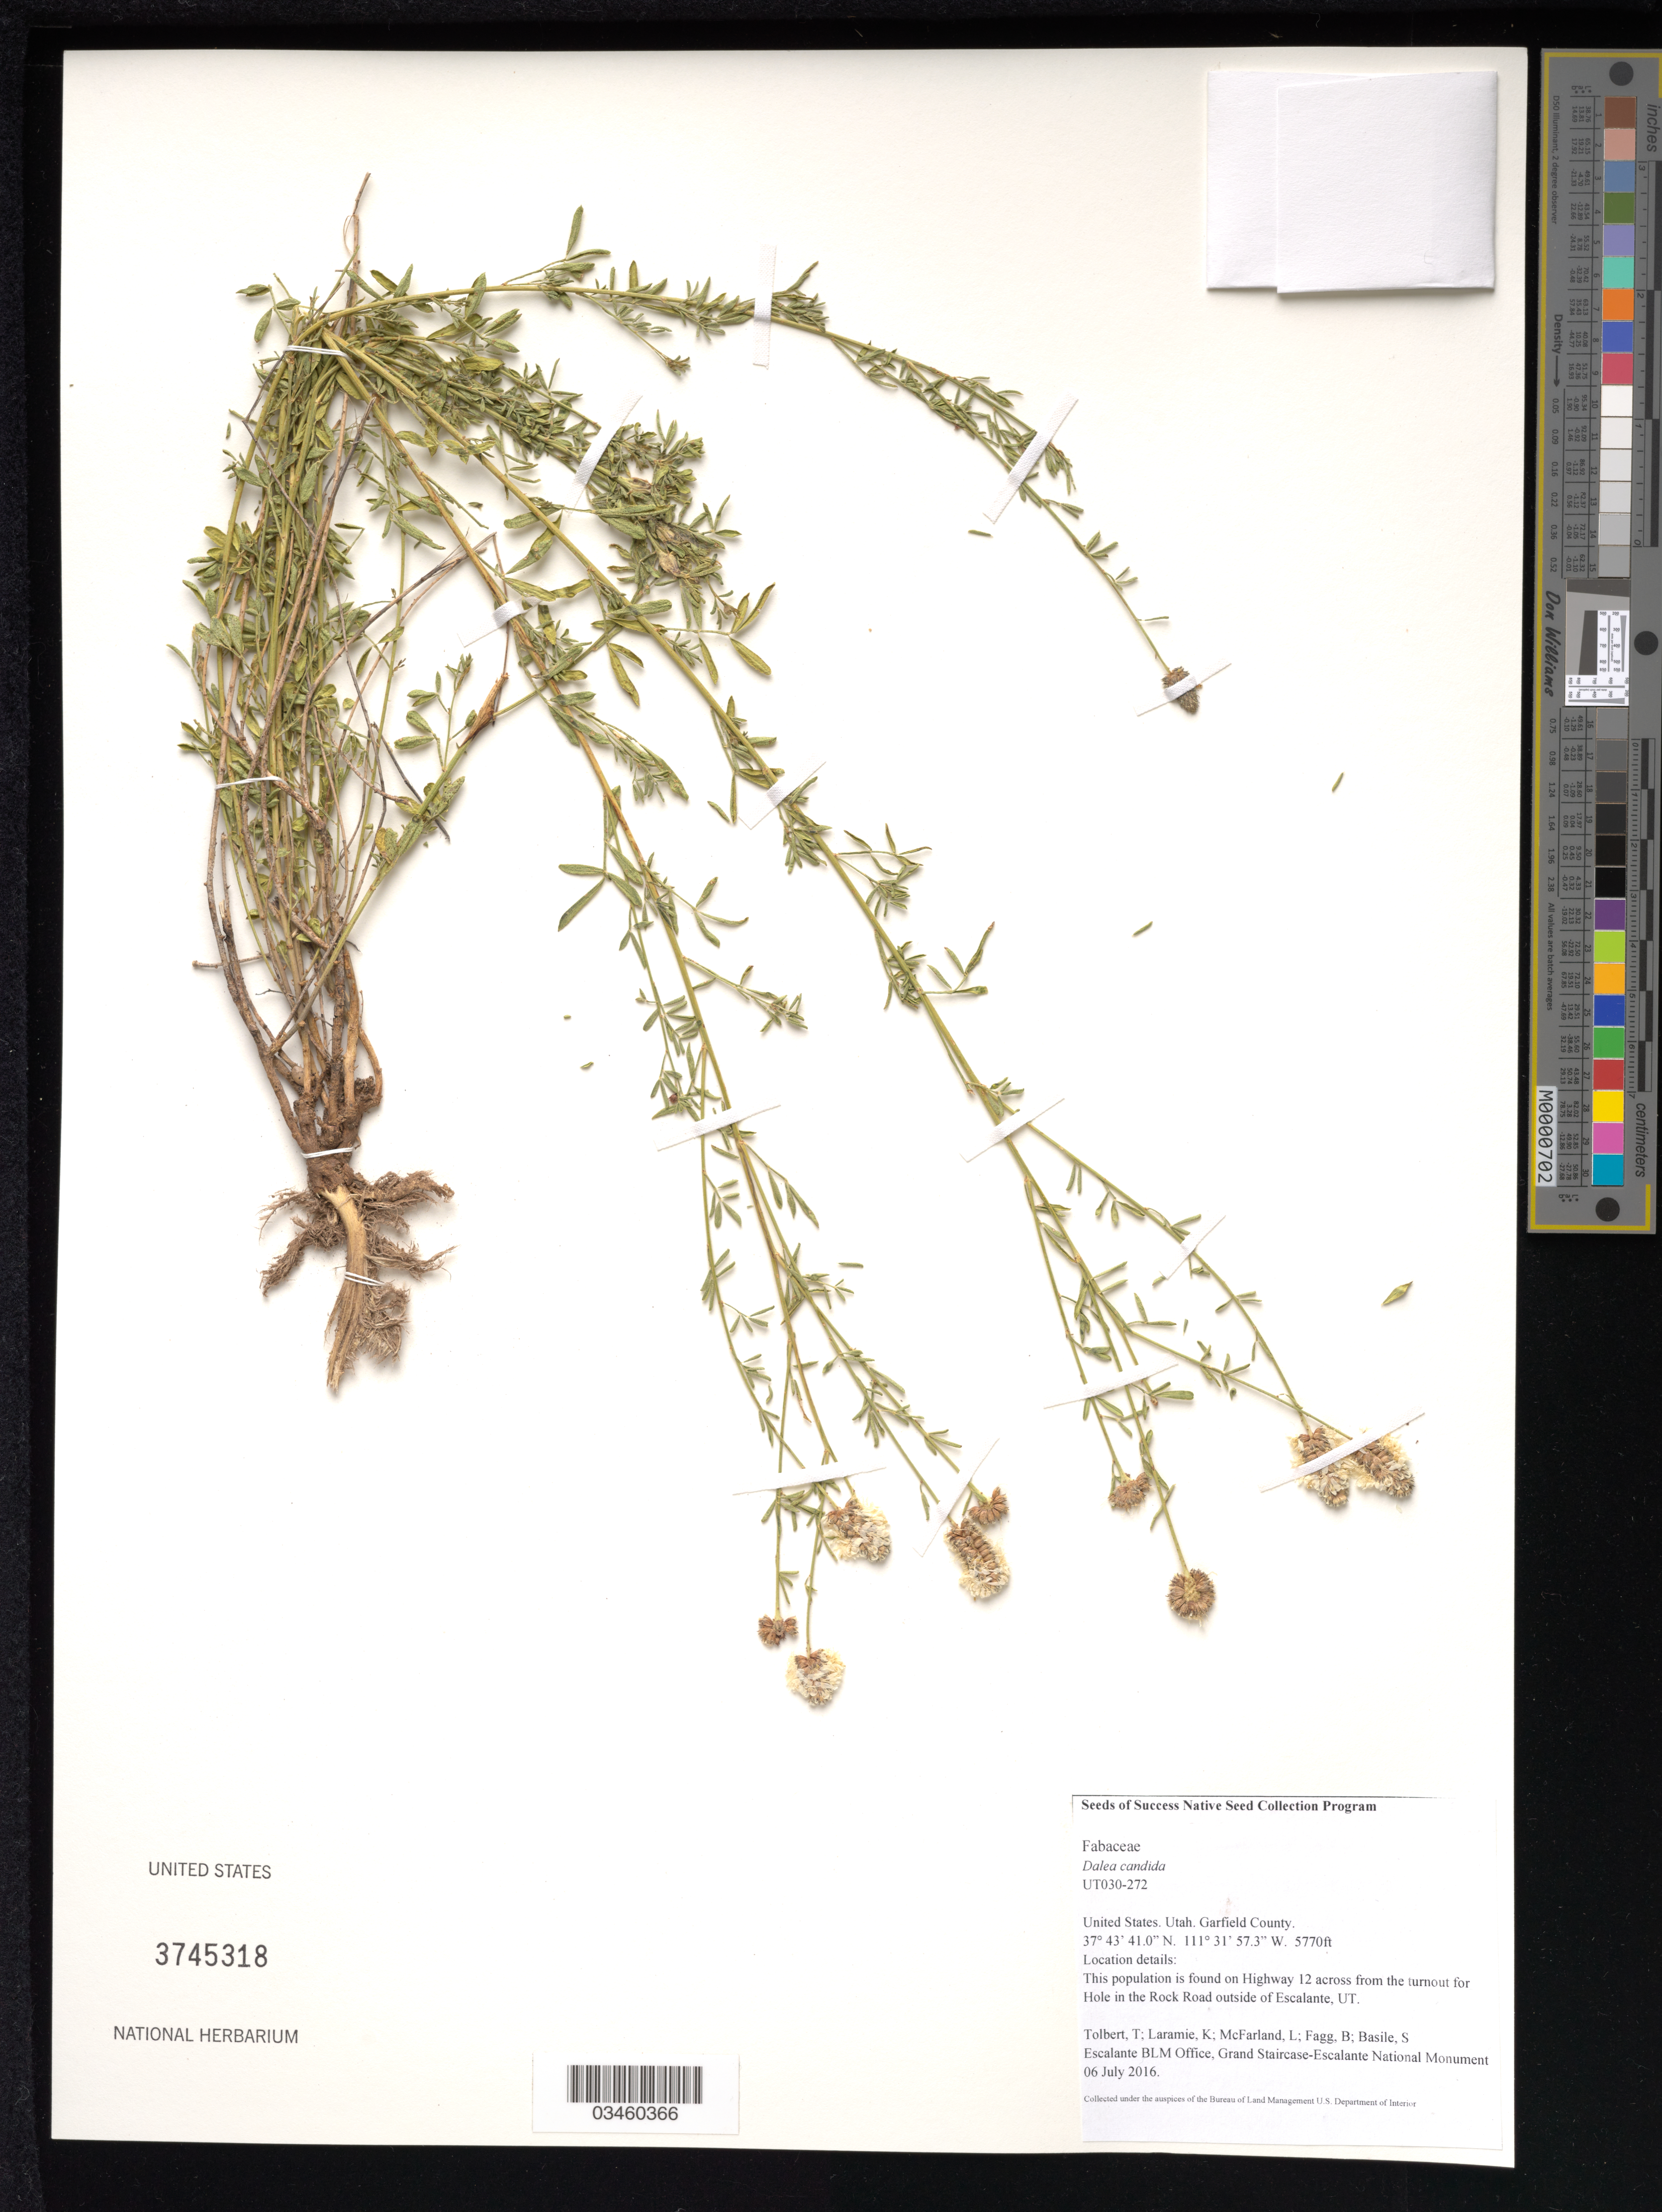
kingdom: Plantae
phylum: Tracheophyta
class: Magnoliopsida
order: Fabales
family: Fabaceae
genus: Dalea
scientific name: Dalea candida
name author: Michx. ex Willd.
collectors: T. Tolbert, K. Laramie, L. McFarland, B. Fagg & S. Basile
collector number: UT030-272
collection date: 2016-07-06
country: United States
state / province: Utah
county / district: Garfield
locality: HWy 12across from the turnout for Hole in the Rock Road outside of Escalante.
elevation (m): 1759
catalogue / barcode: US 3745318